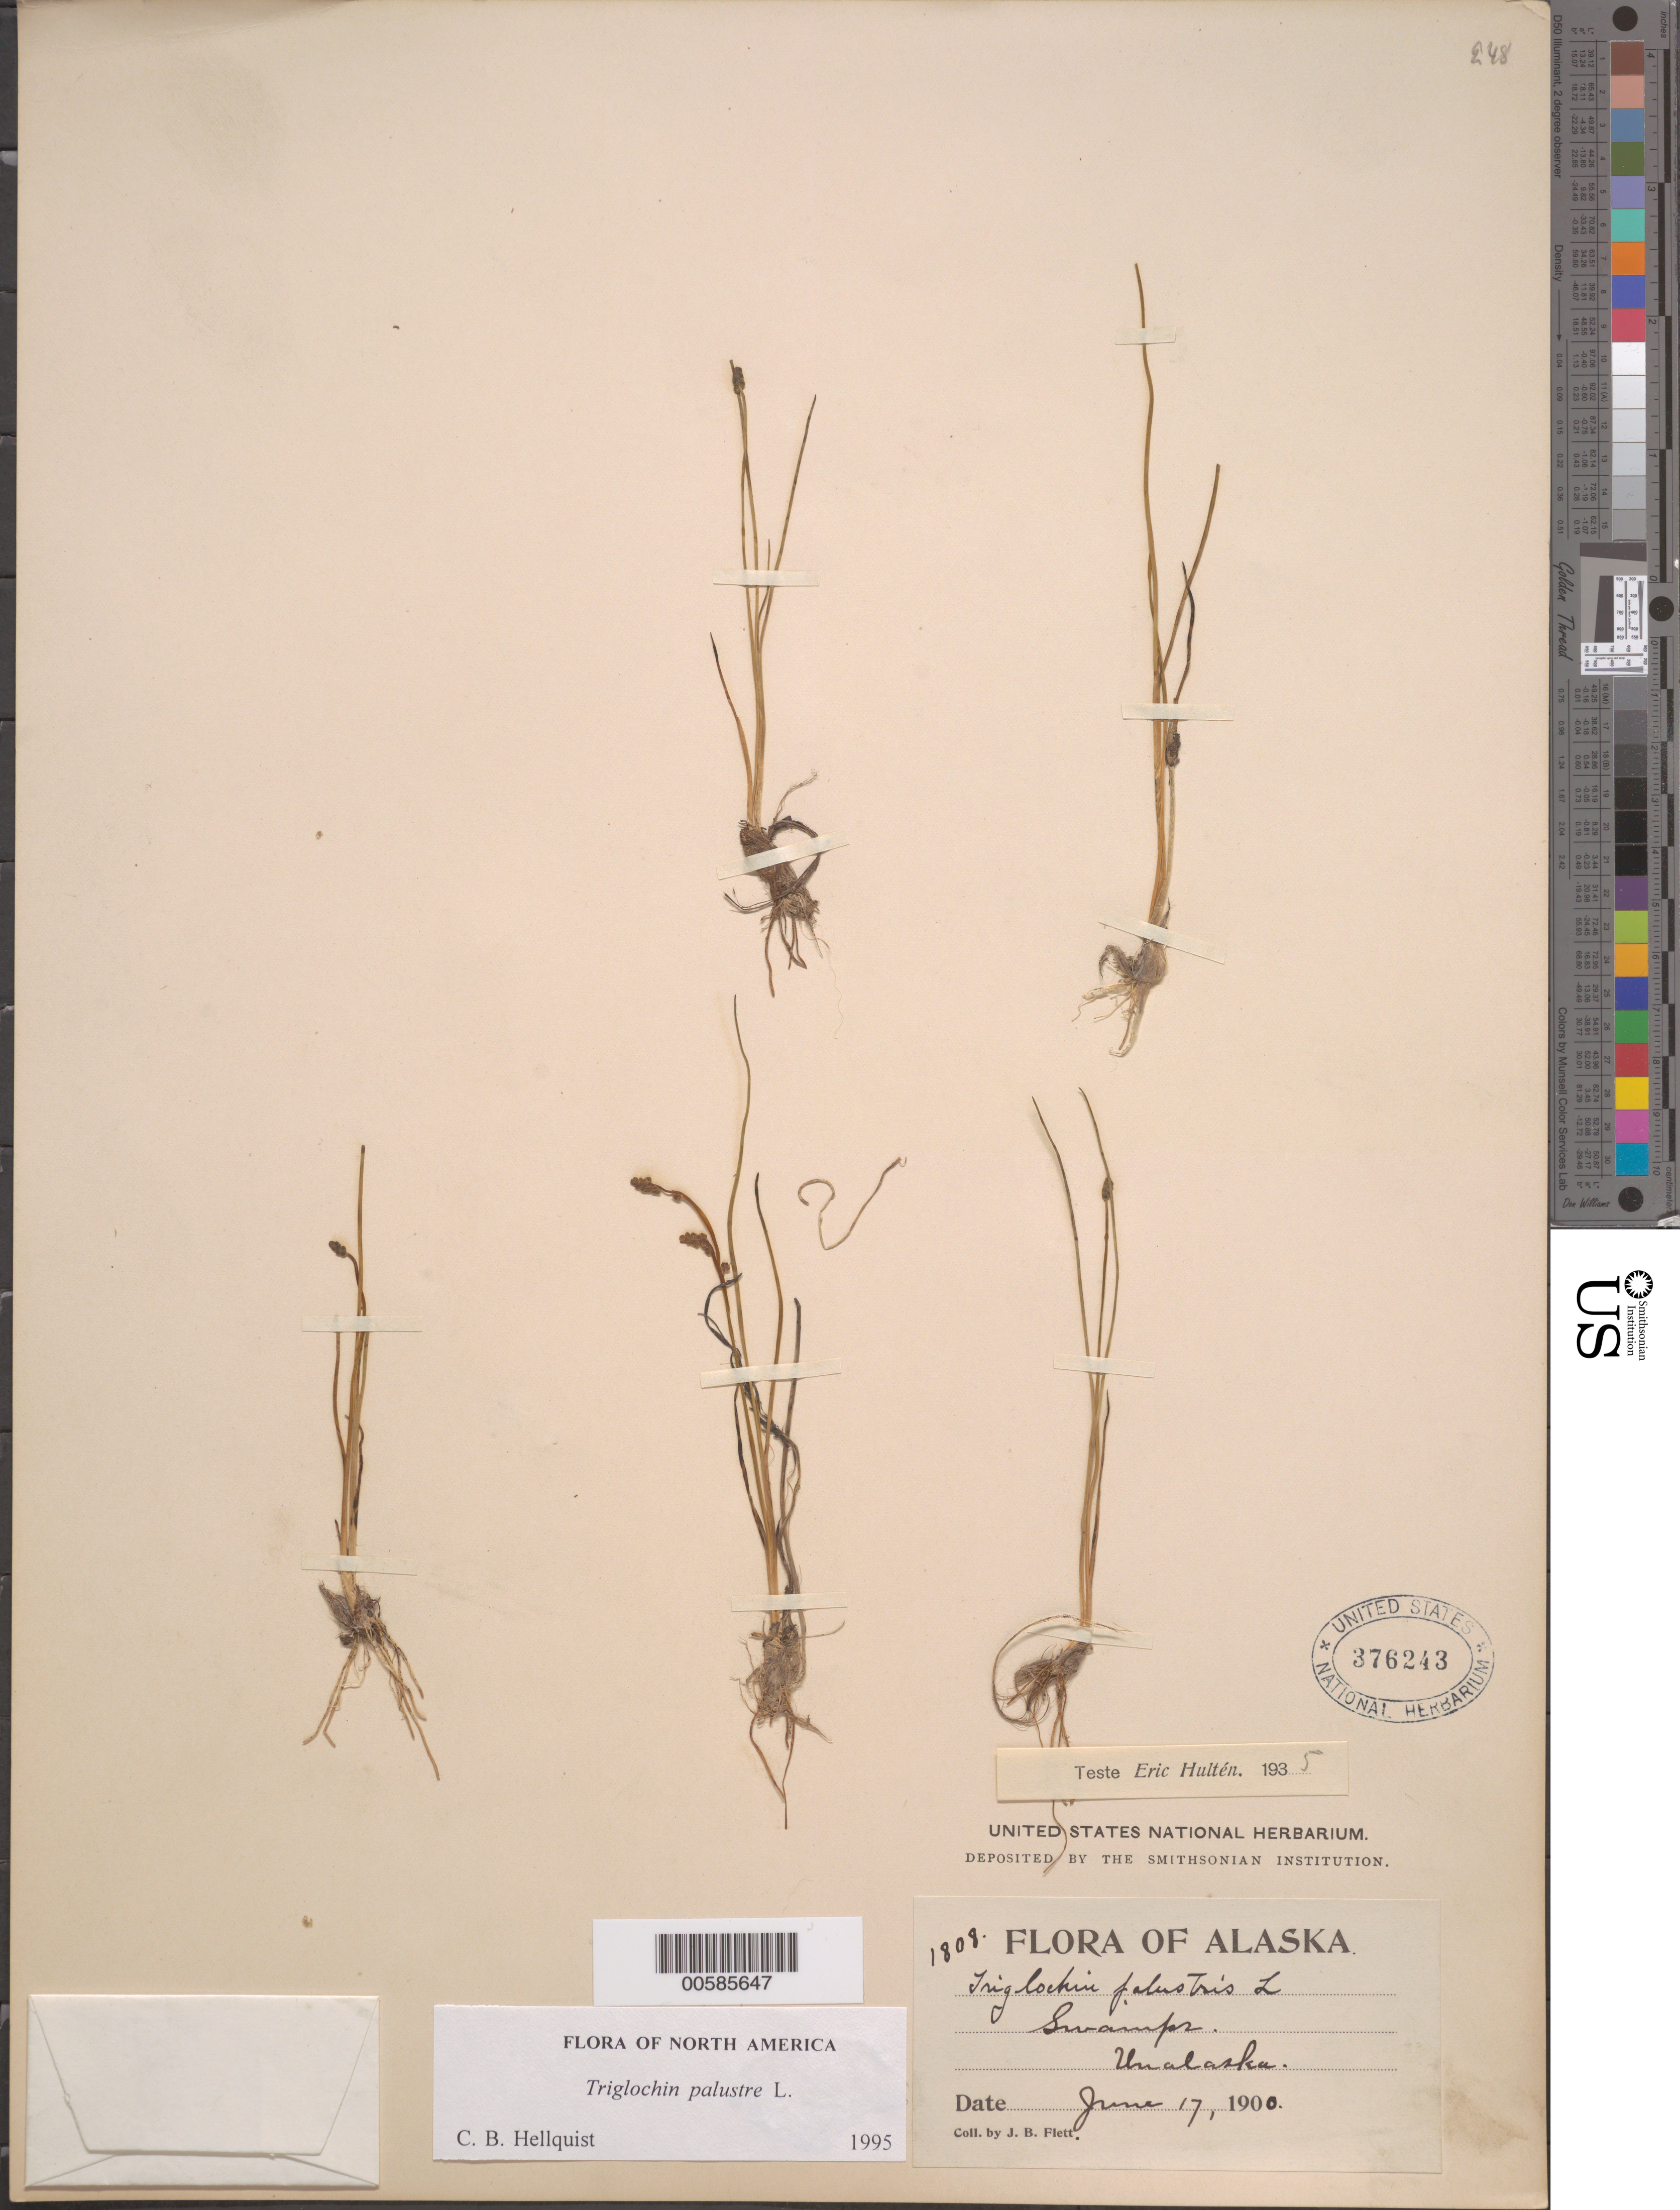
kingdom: Plantae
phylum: Tracheophyta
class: Liliopsida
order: Alismatales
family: Juncaginaceae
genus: Triglochin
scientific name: Triglochin palustris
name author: L.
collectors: J. Flett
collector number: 1808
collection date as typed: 17 Jun 1900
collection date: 1900-06-17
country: United States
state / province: Alaska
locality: Unalaska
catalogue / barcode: US 376243